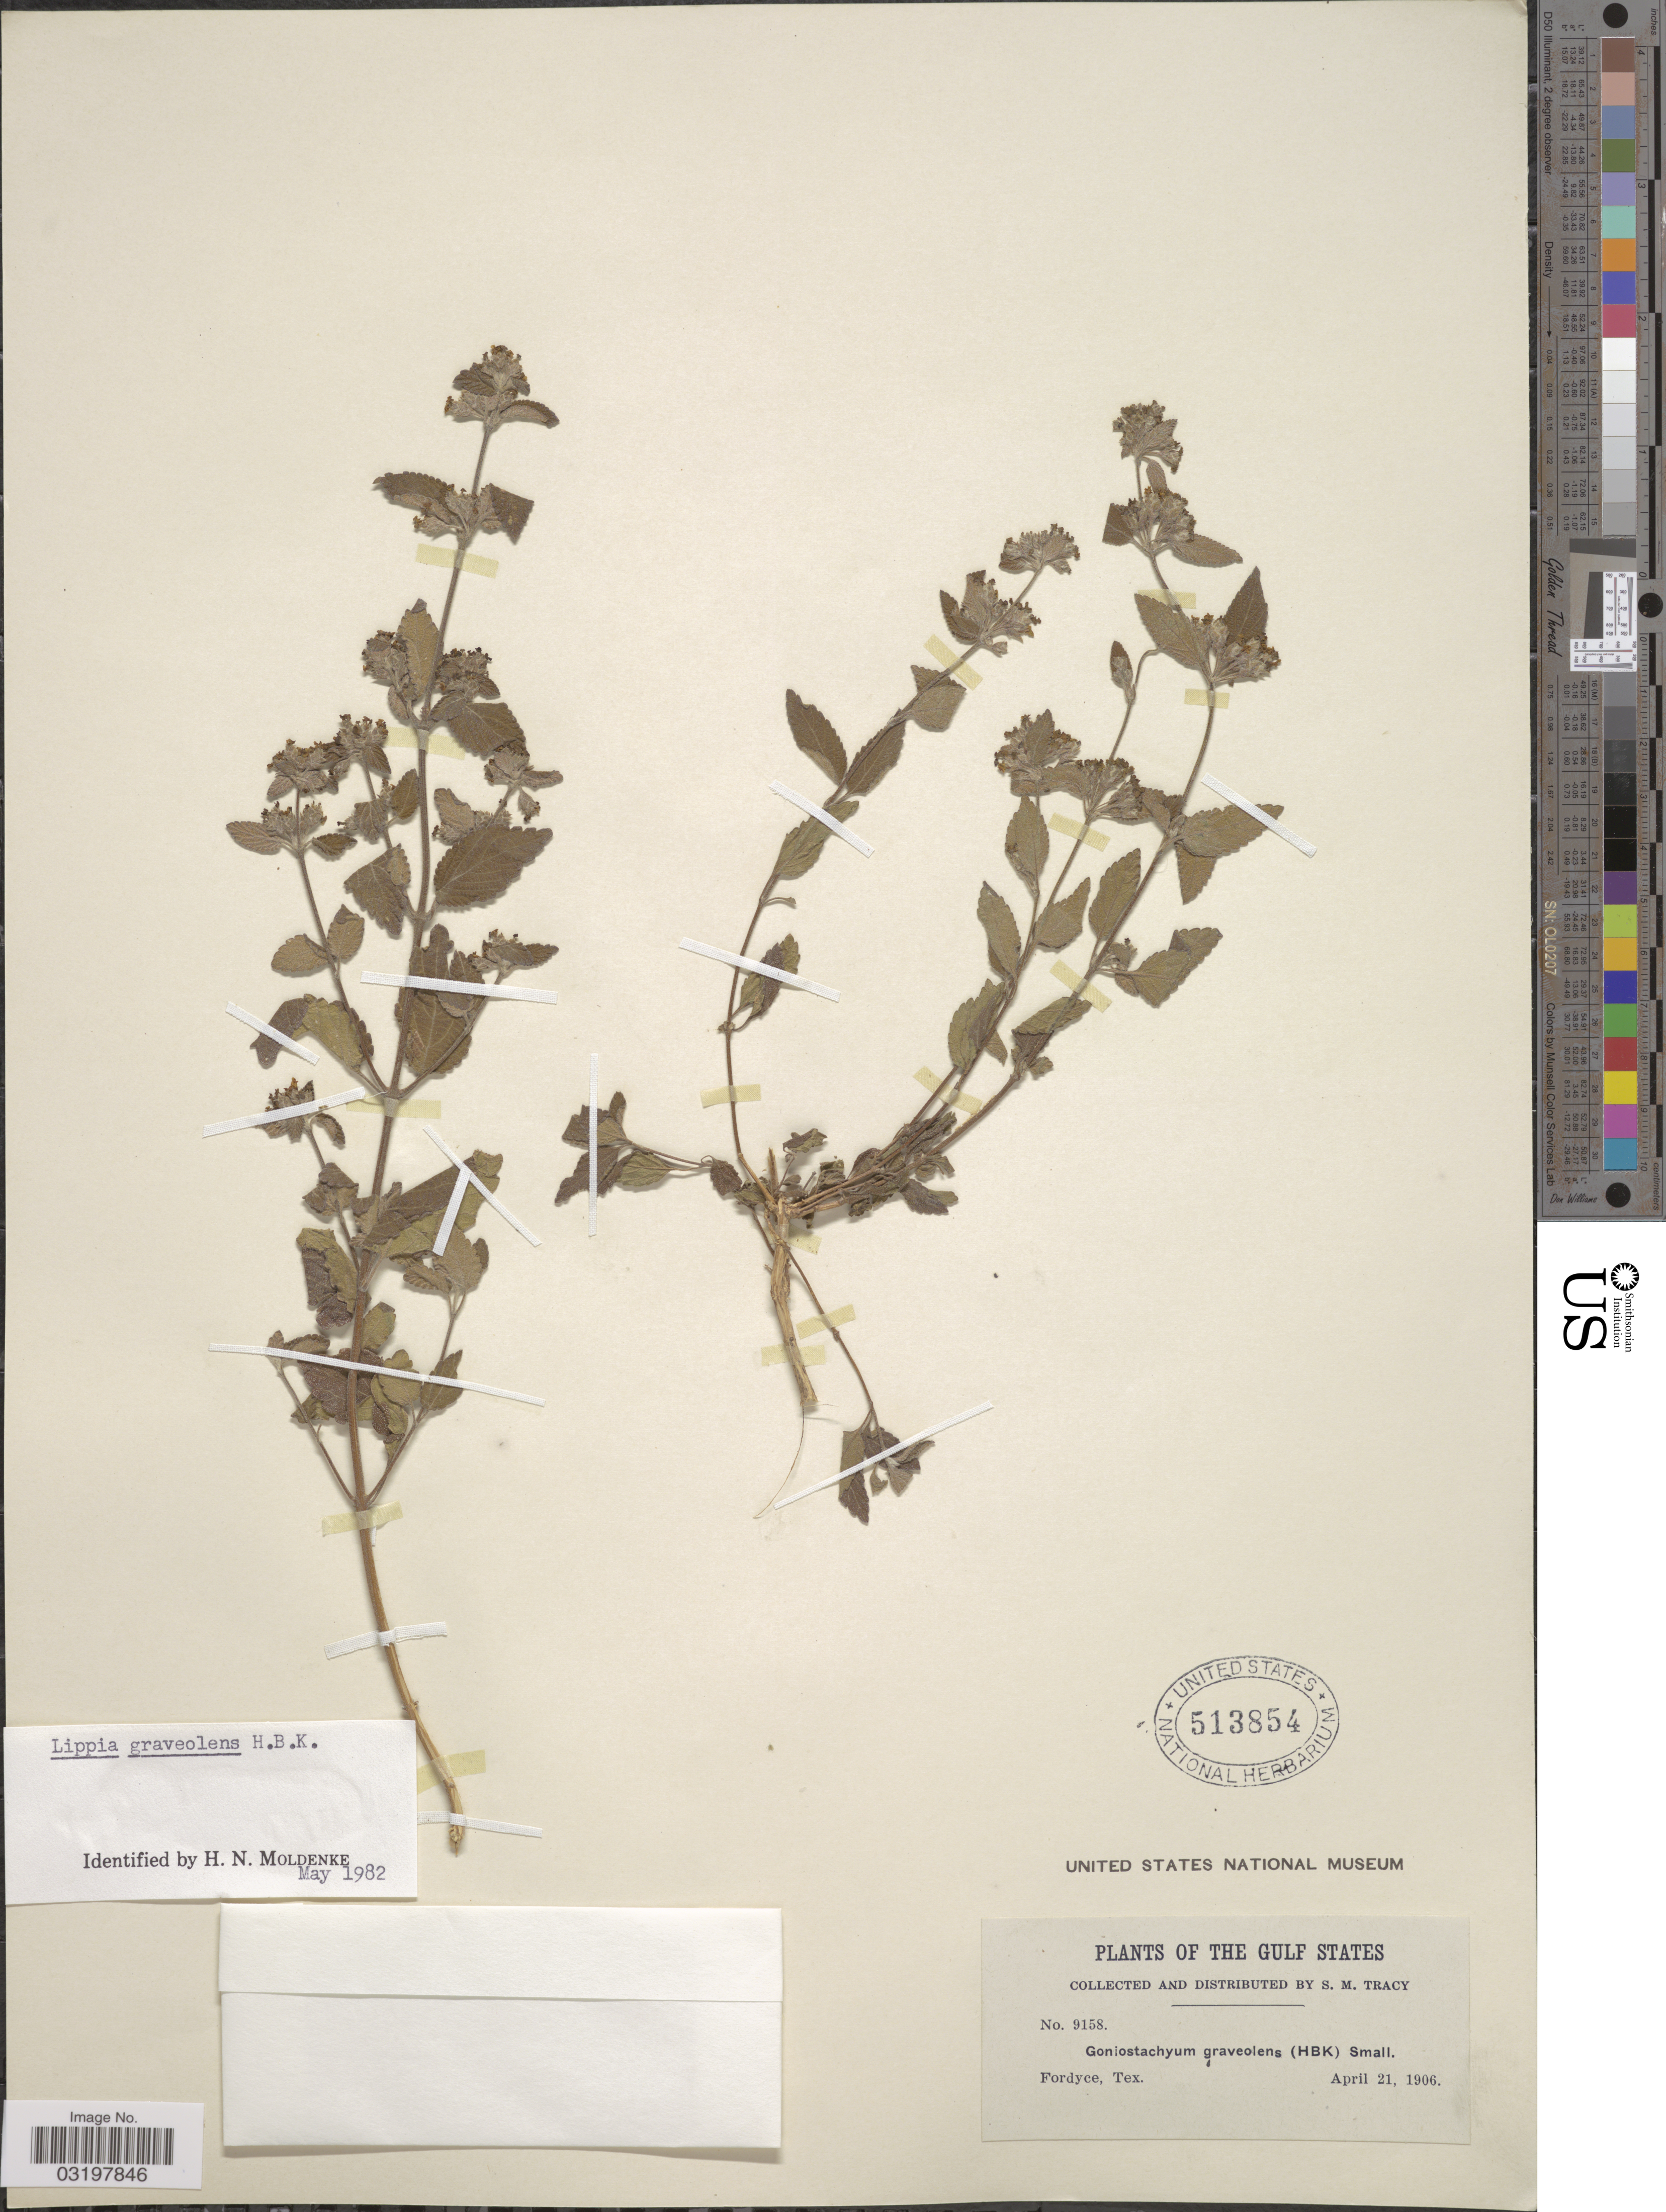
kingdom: Plantae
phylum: Tracheophyta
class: Magnoliopsida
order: Lamiales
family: Verbenaceae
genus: Lippia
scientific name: Lippia graveolens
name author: Kunth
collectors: S. M. Tracy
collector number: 9158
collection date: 1906-04-21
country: United States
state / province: Texas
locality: The Gulf States, Fordyce.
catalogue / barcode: US 513854